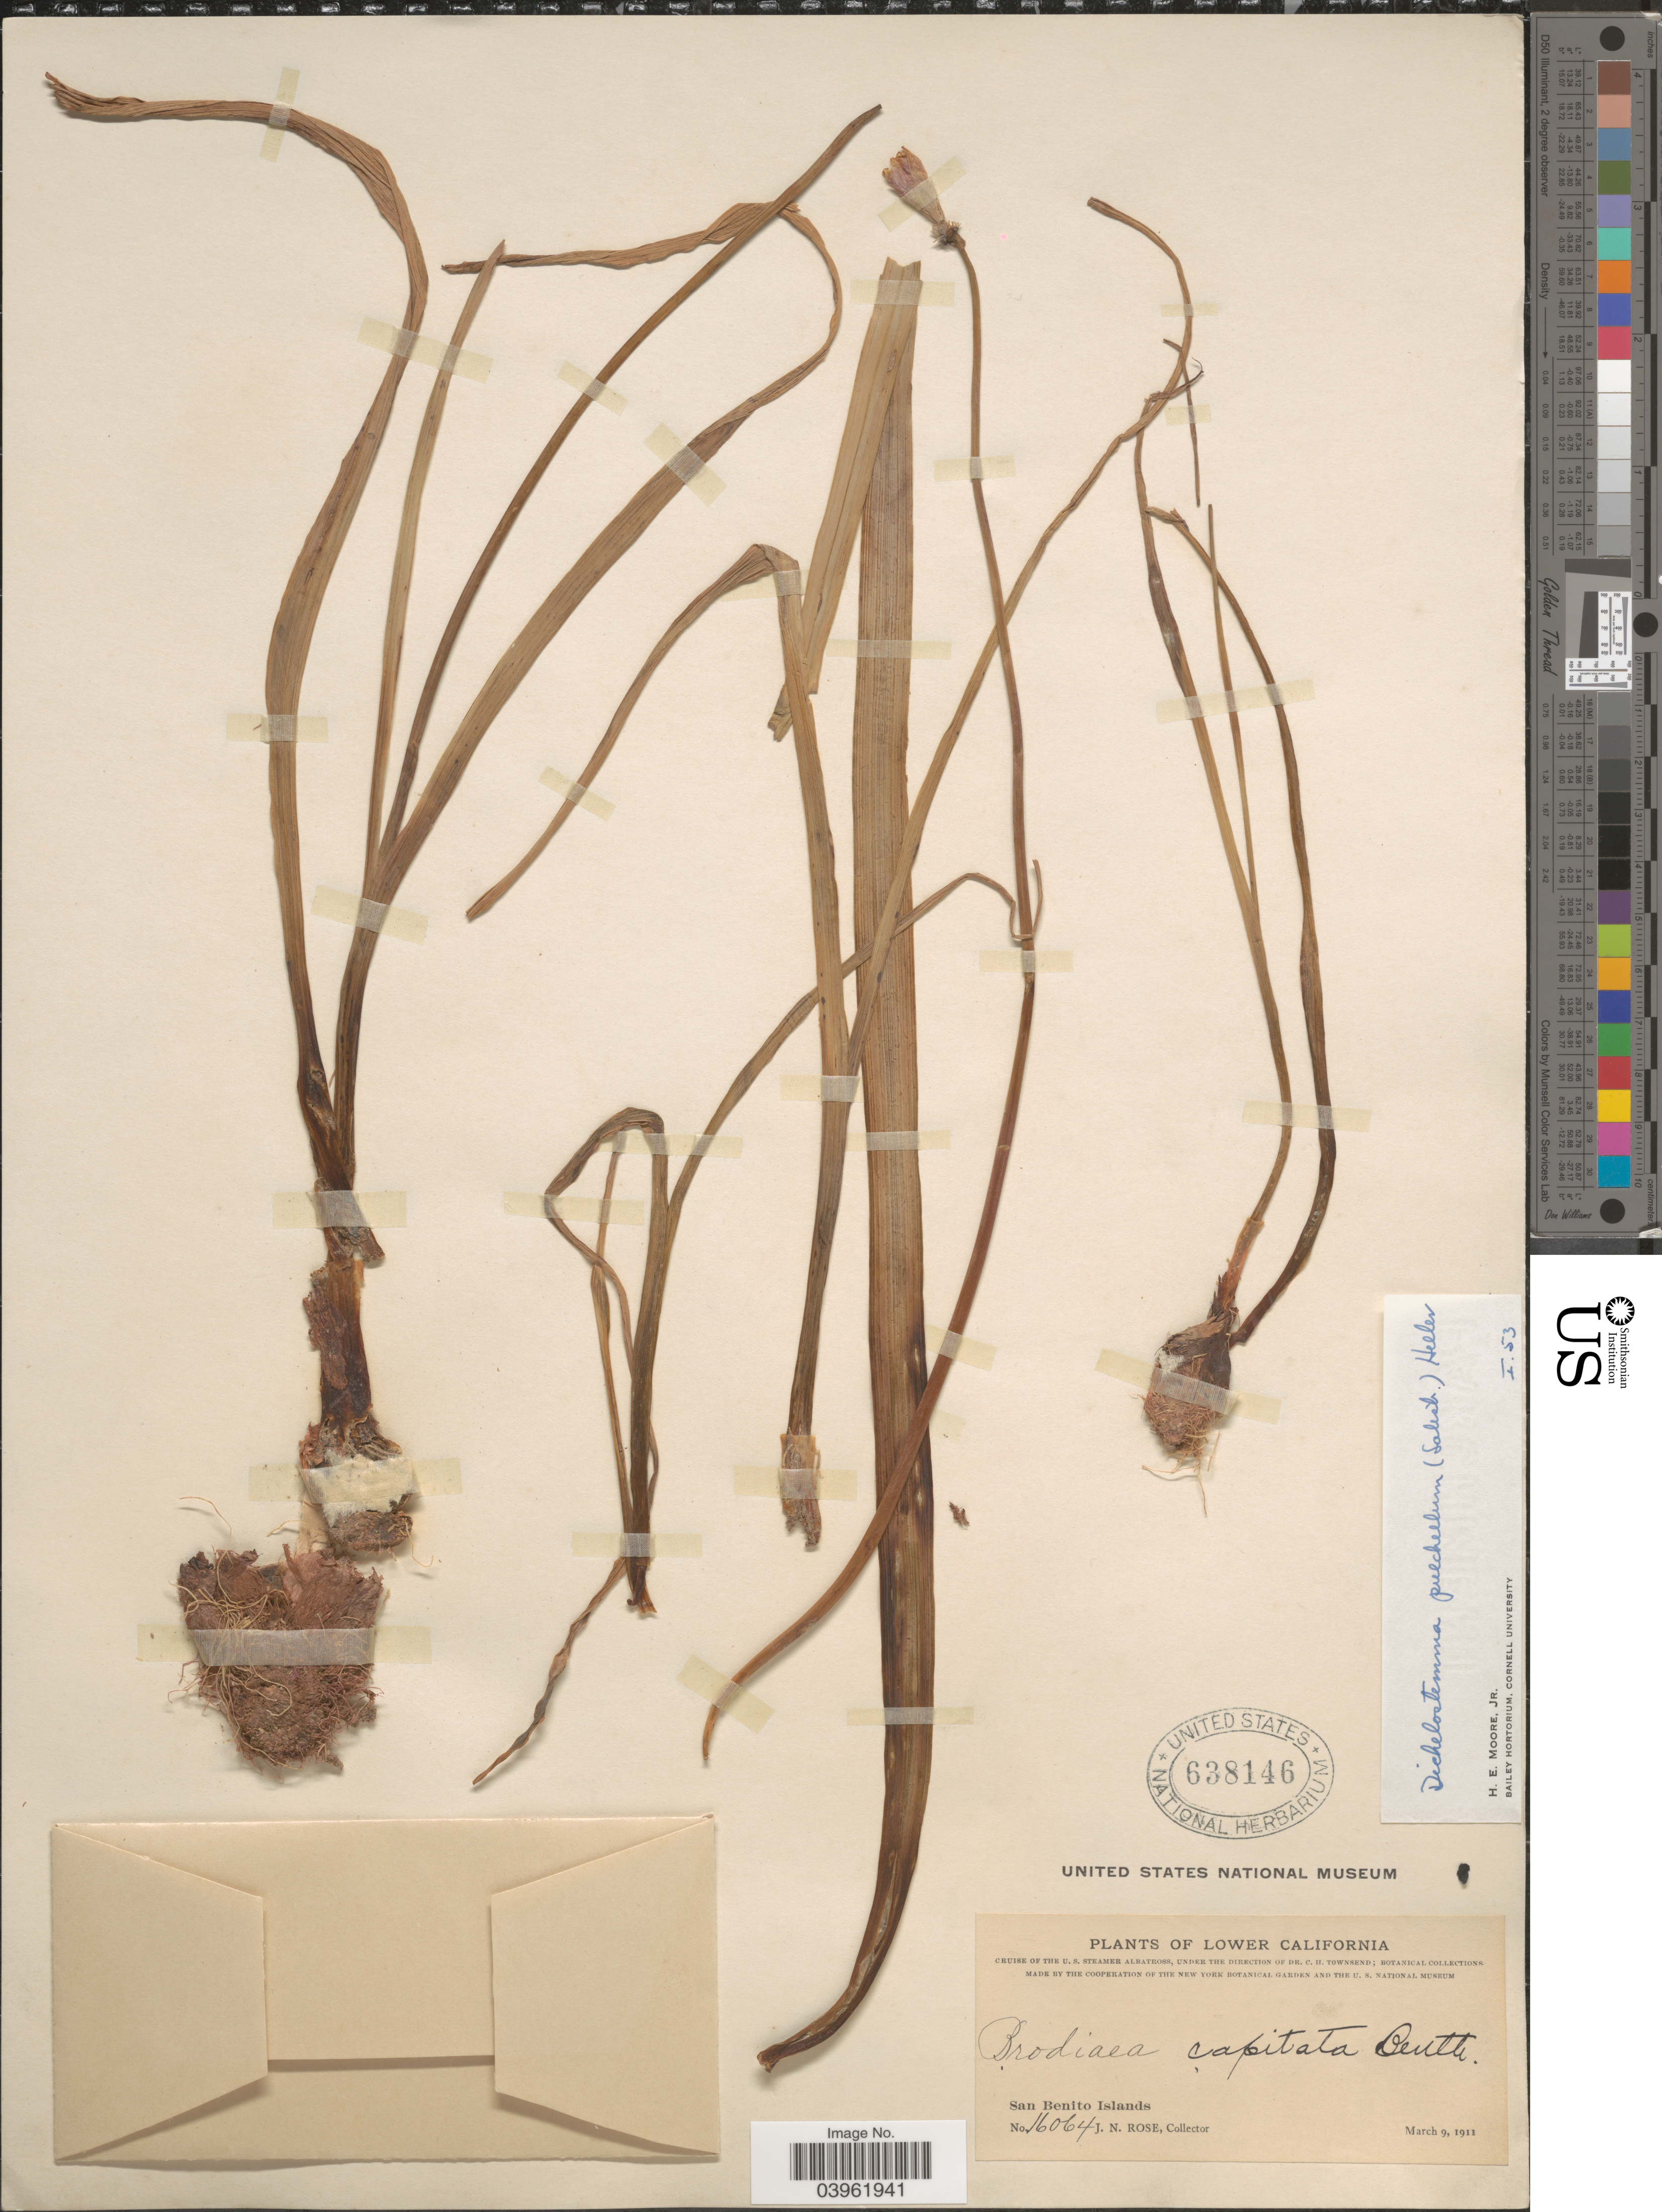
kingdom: Plantae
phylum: Tracheophyta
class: Liliopsida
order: Asparagales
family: Asparagaceae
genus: Dichelostemma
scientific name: Dichelostemma pulchellum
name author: (Salisb.) A. Heller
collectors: J. N. Rose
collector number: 16064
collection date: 1911-03-09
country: Mexico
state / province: Baja California Norte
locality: Lower California. San Benito Islands.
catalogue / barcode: US 638146